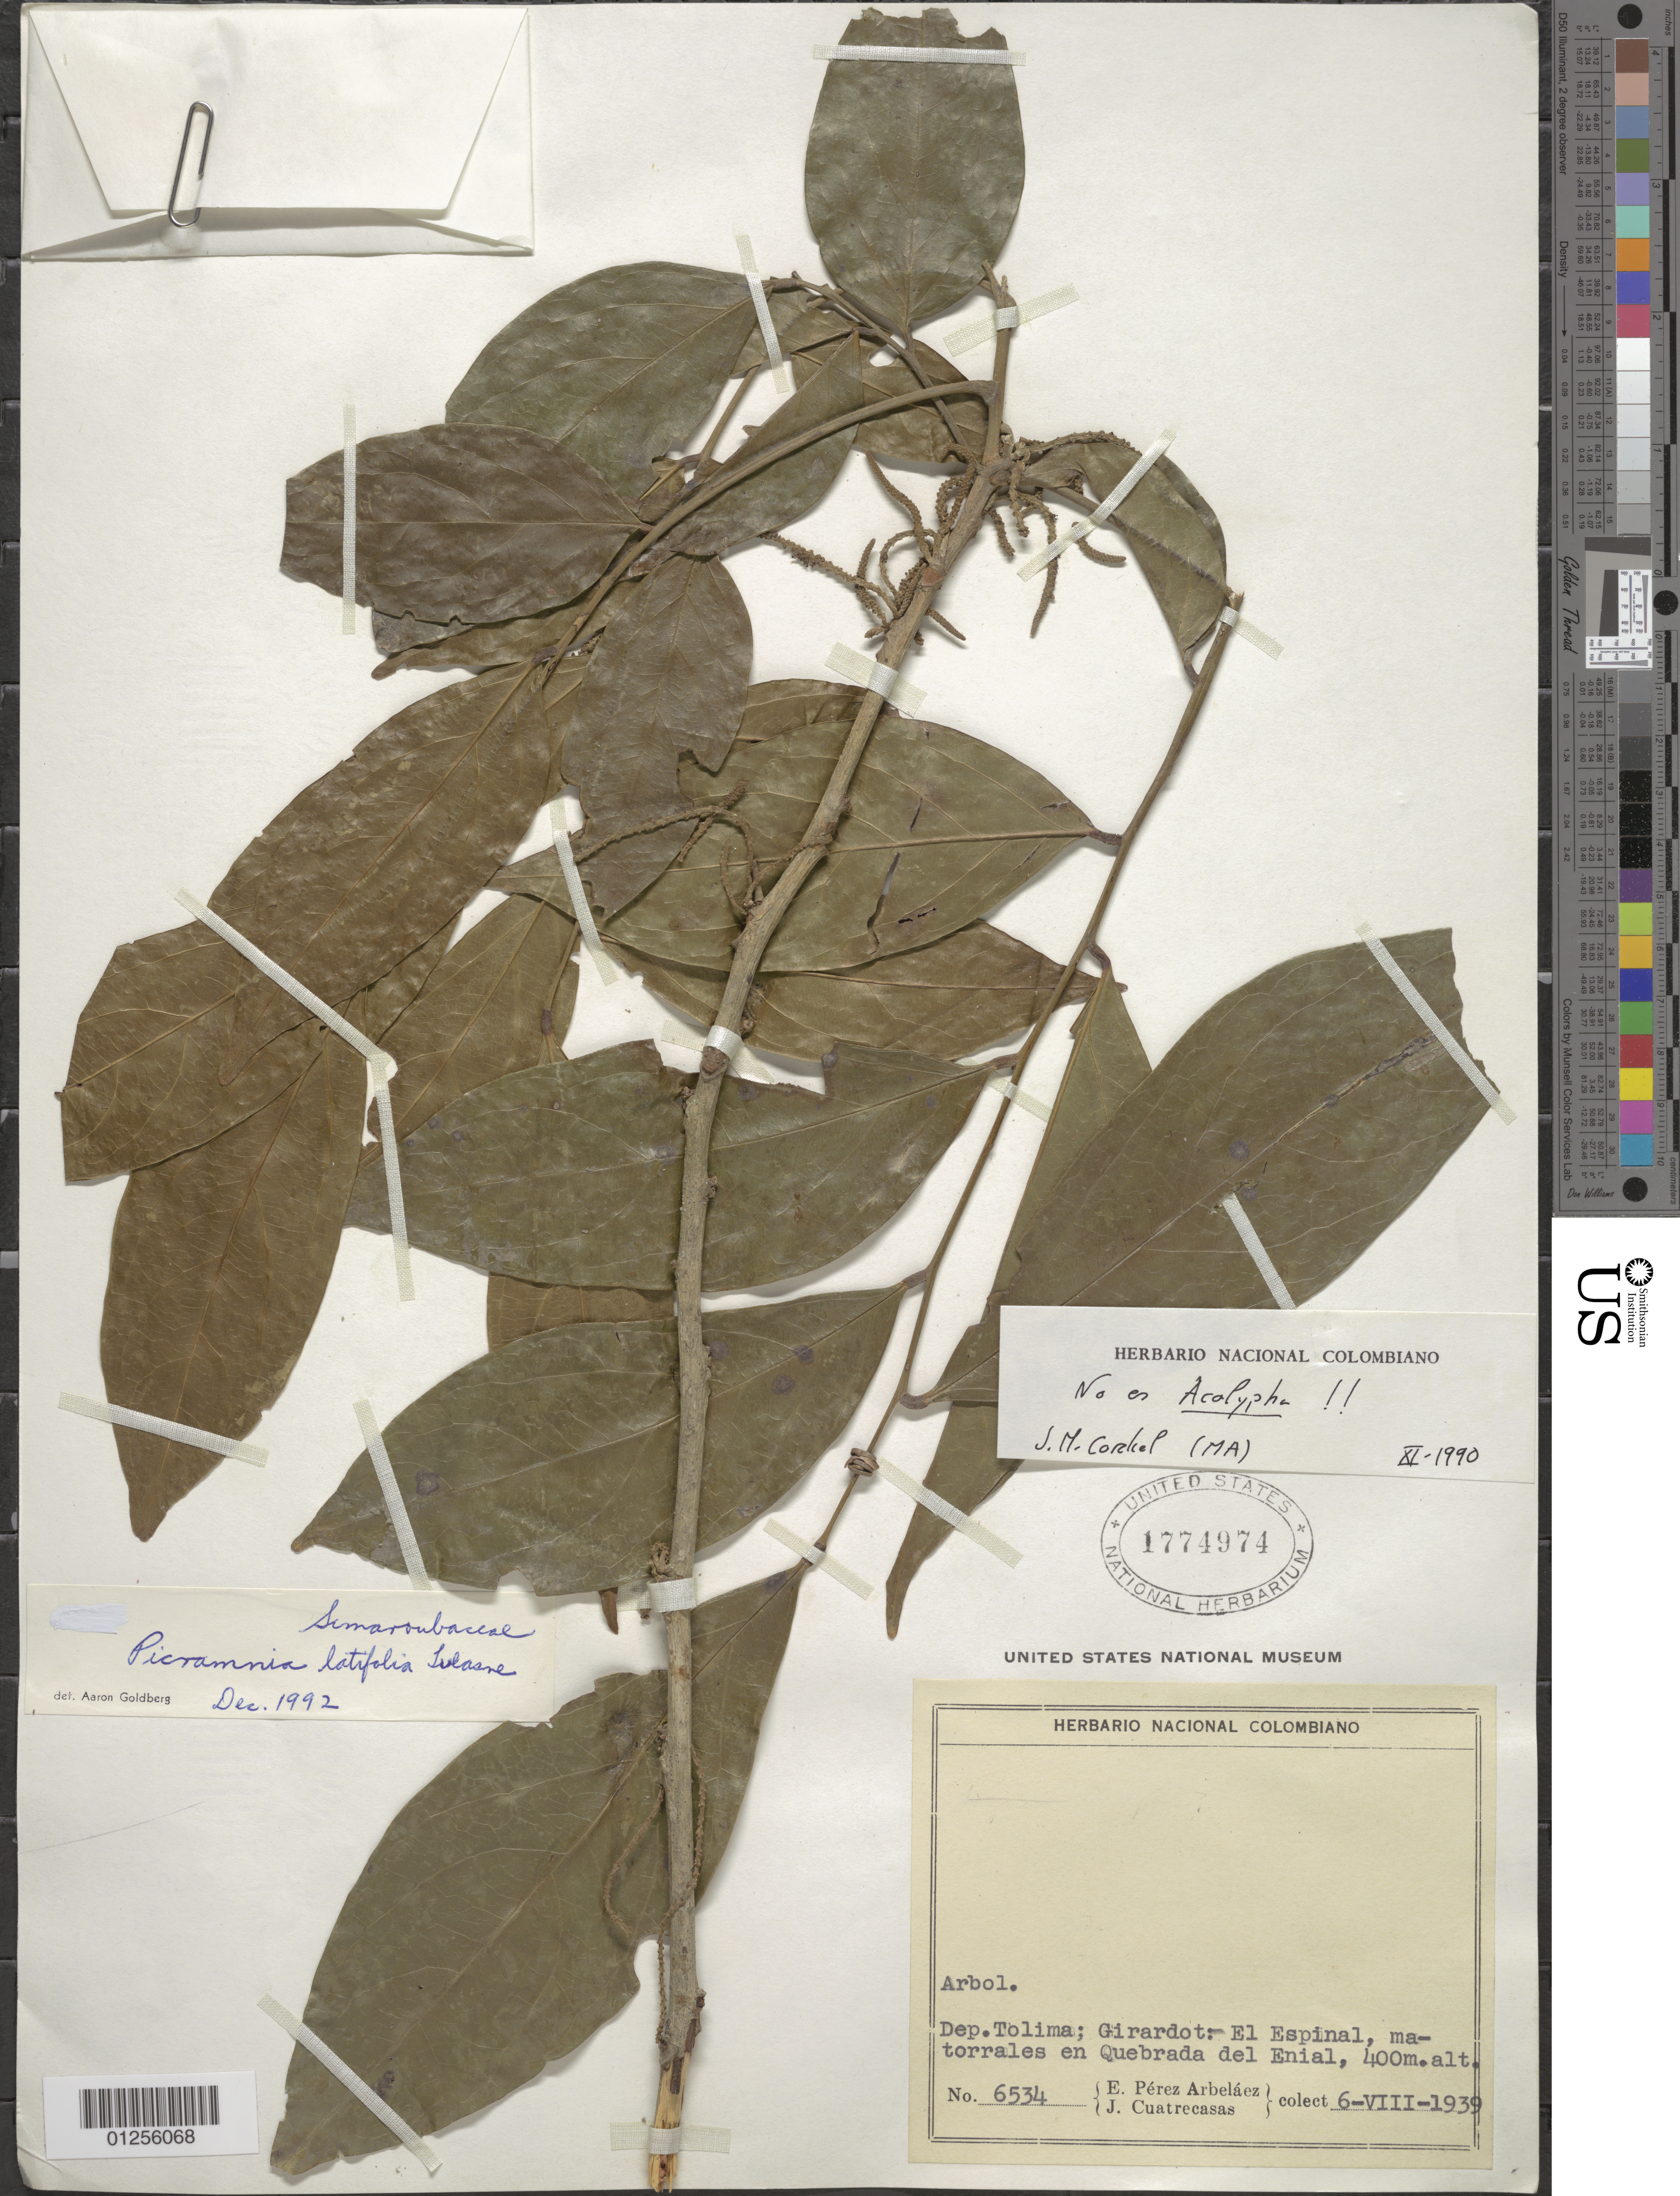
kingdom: Plantae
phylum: Tracheophyta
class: Magnoliopsida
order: Picramniales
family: Picramniaceae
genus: Picramnia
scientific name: Picramnia latifolia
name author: Tul.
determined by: Goldberg, Aaron, (US), NMNH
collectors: E. Pérez Arbeláez & J. Cuatrecasas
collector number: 6534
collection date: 1939-08-06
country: Colombia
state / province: Tolima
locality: Girardot: El Espinal, matorrales en Quebrada del Enial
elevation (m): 400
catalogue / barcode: US 1774974